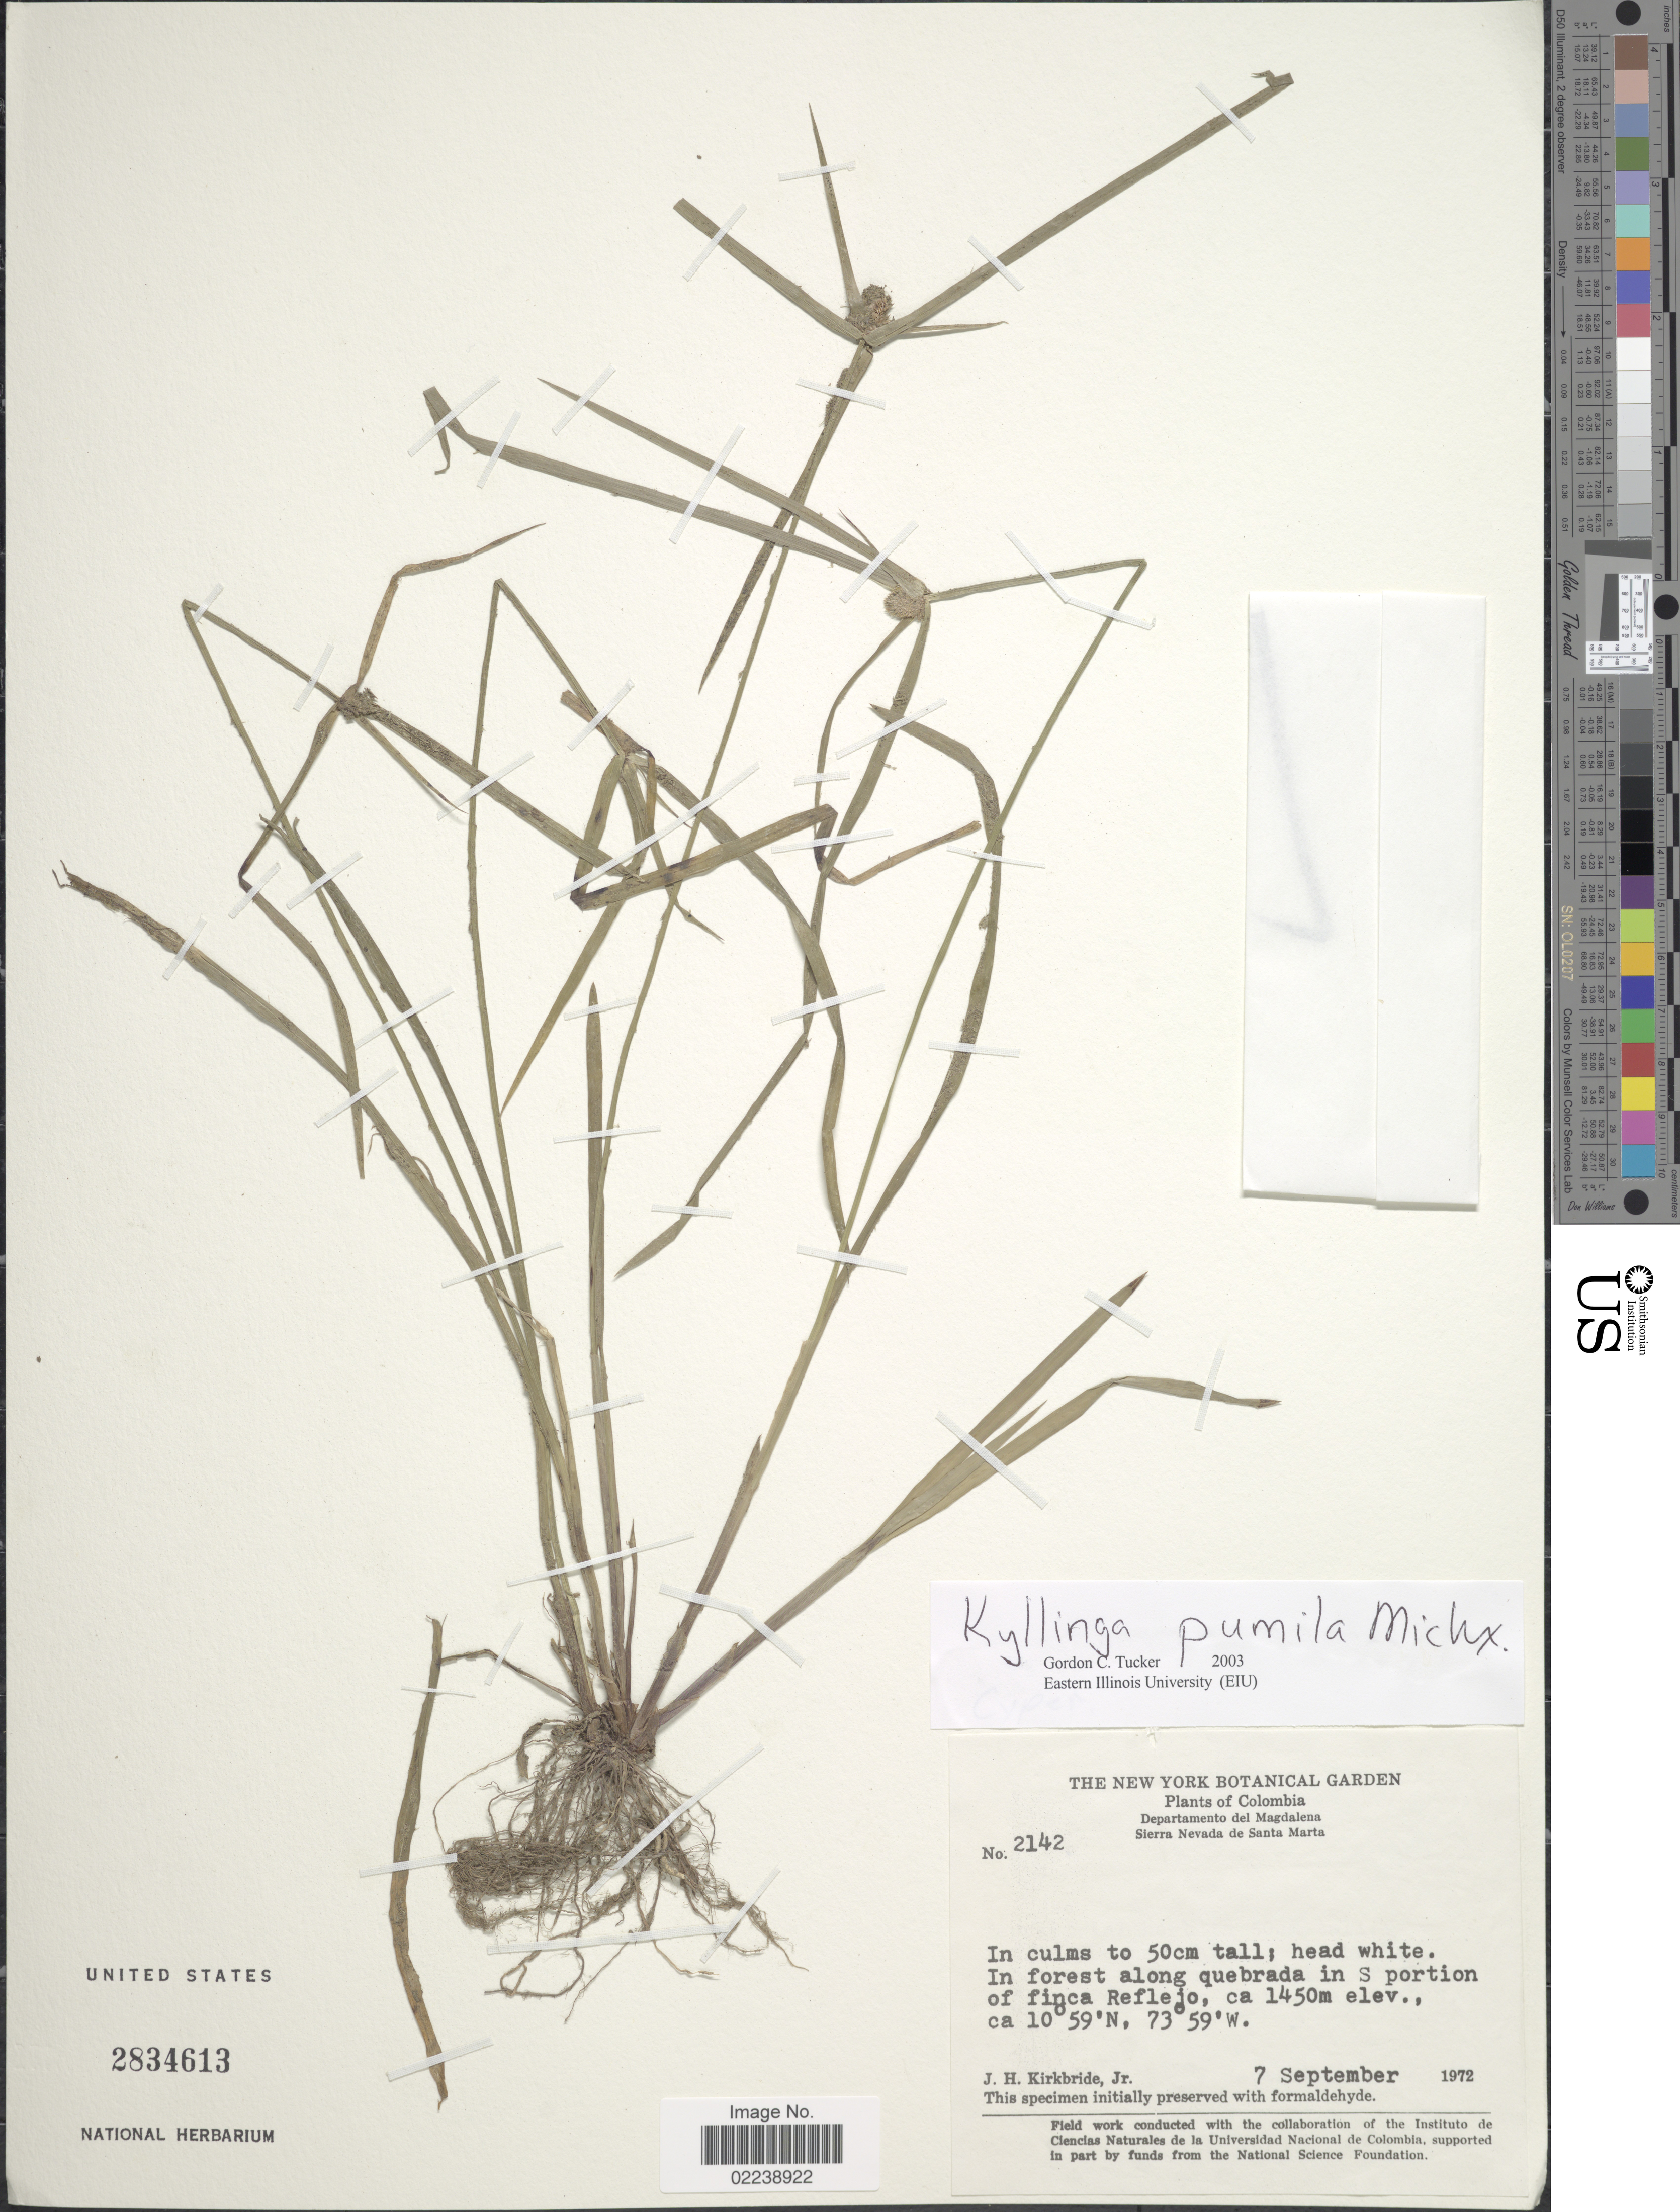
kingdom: Plantae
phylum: Tracheophyta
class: Liliopsida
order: Poales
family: Cyperaceae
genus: Cyperus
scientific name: Cyperus hortensis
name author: (Salzm. ex Steud.) Dorr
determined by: Strong, M. T., (US), Smithsonian Institution - National Museum of Natural History (UNITED STATES)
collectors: J. H. Kirkbride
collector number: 2142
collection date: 1972-09-07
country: Colombia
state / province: Magdalena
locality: Sierra Nevada de Santa Marta, along quebrada in S portion of finca Reflejo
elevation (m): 1450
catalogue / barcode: US 2834613